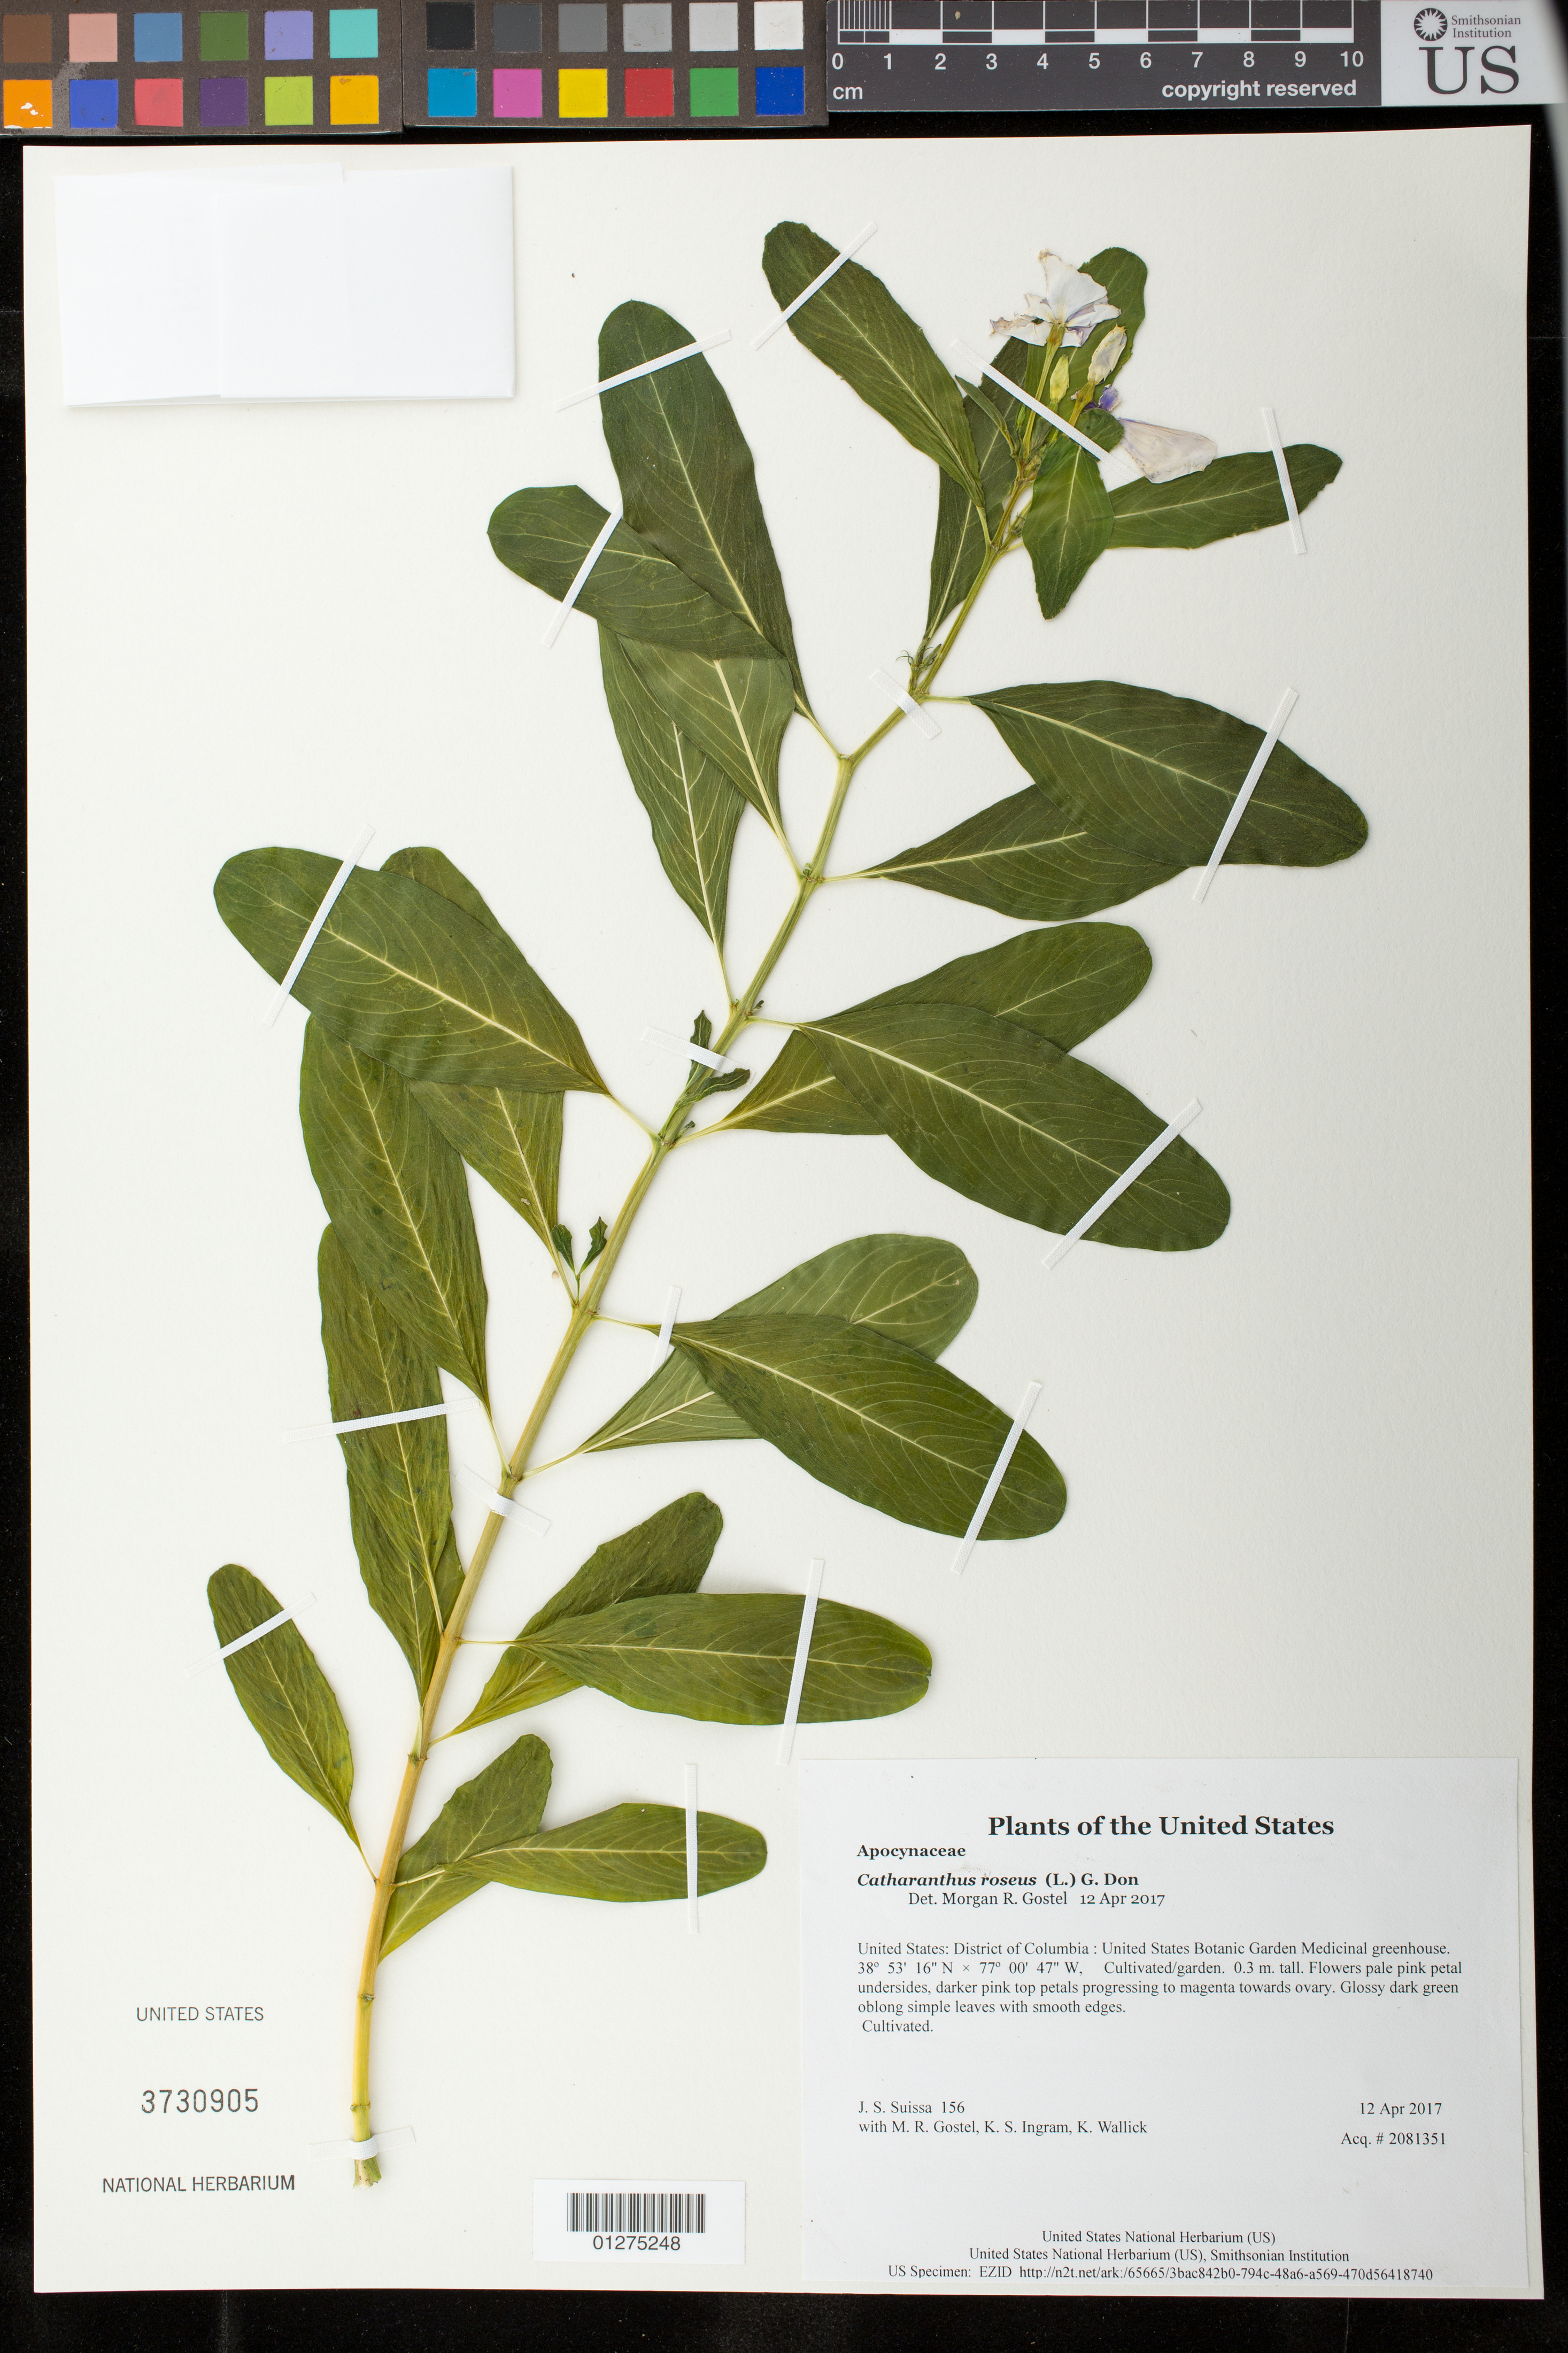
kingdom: Plantae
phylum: Tracheophyta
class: Magnoliopsida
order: Gentianales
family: Apocynaceae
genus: Catharanthus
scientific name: Catharanthus roseus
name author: (L.) G. Don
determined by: Gostel, M. R.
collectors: J. S. Suissa, M. R. Gostel, K. S. Ingram & K. Wallick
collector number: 156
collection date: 2017-04-12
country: United States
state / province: District of Columbia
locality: United States Botanic Garden Medicinal greenhouse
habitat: Cultivated/garden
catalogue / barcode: US 3730905